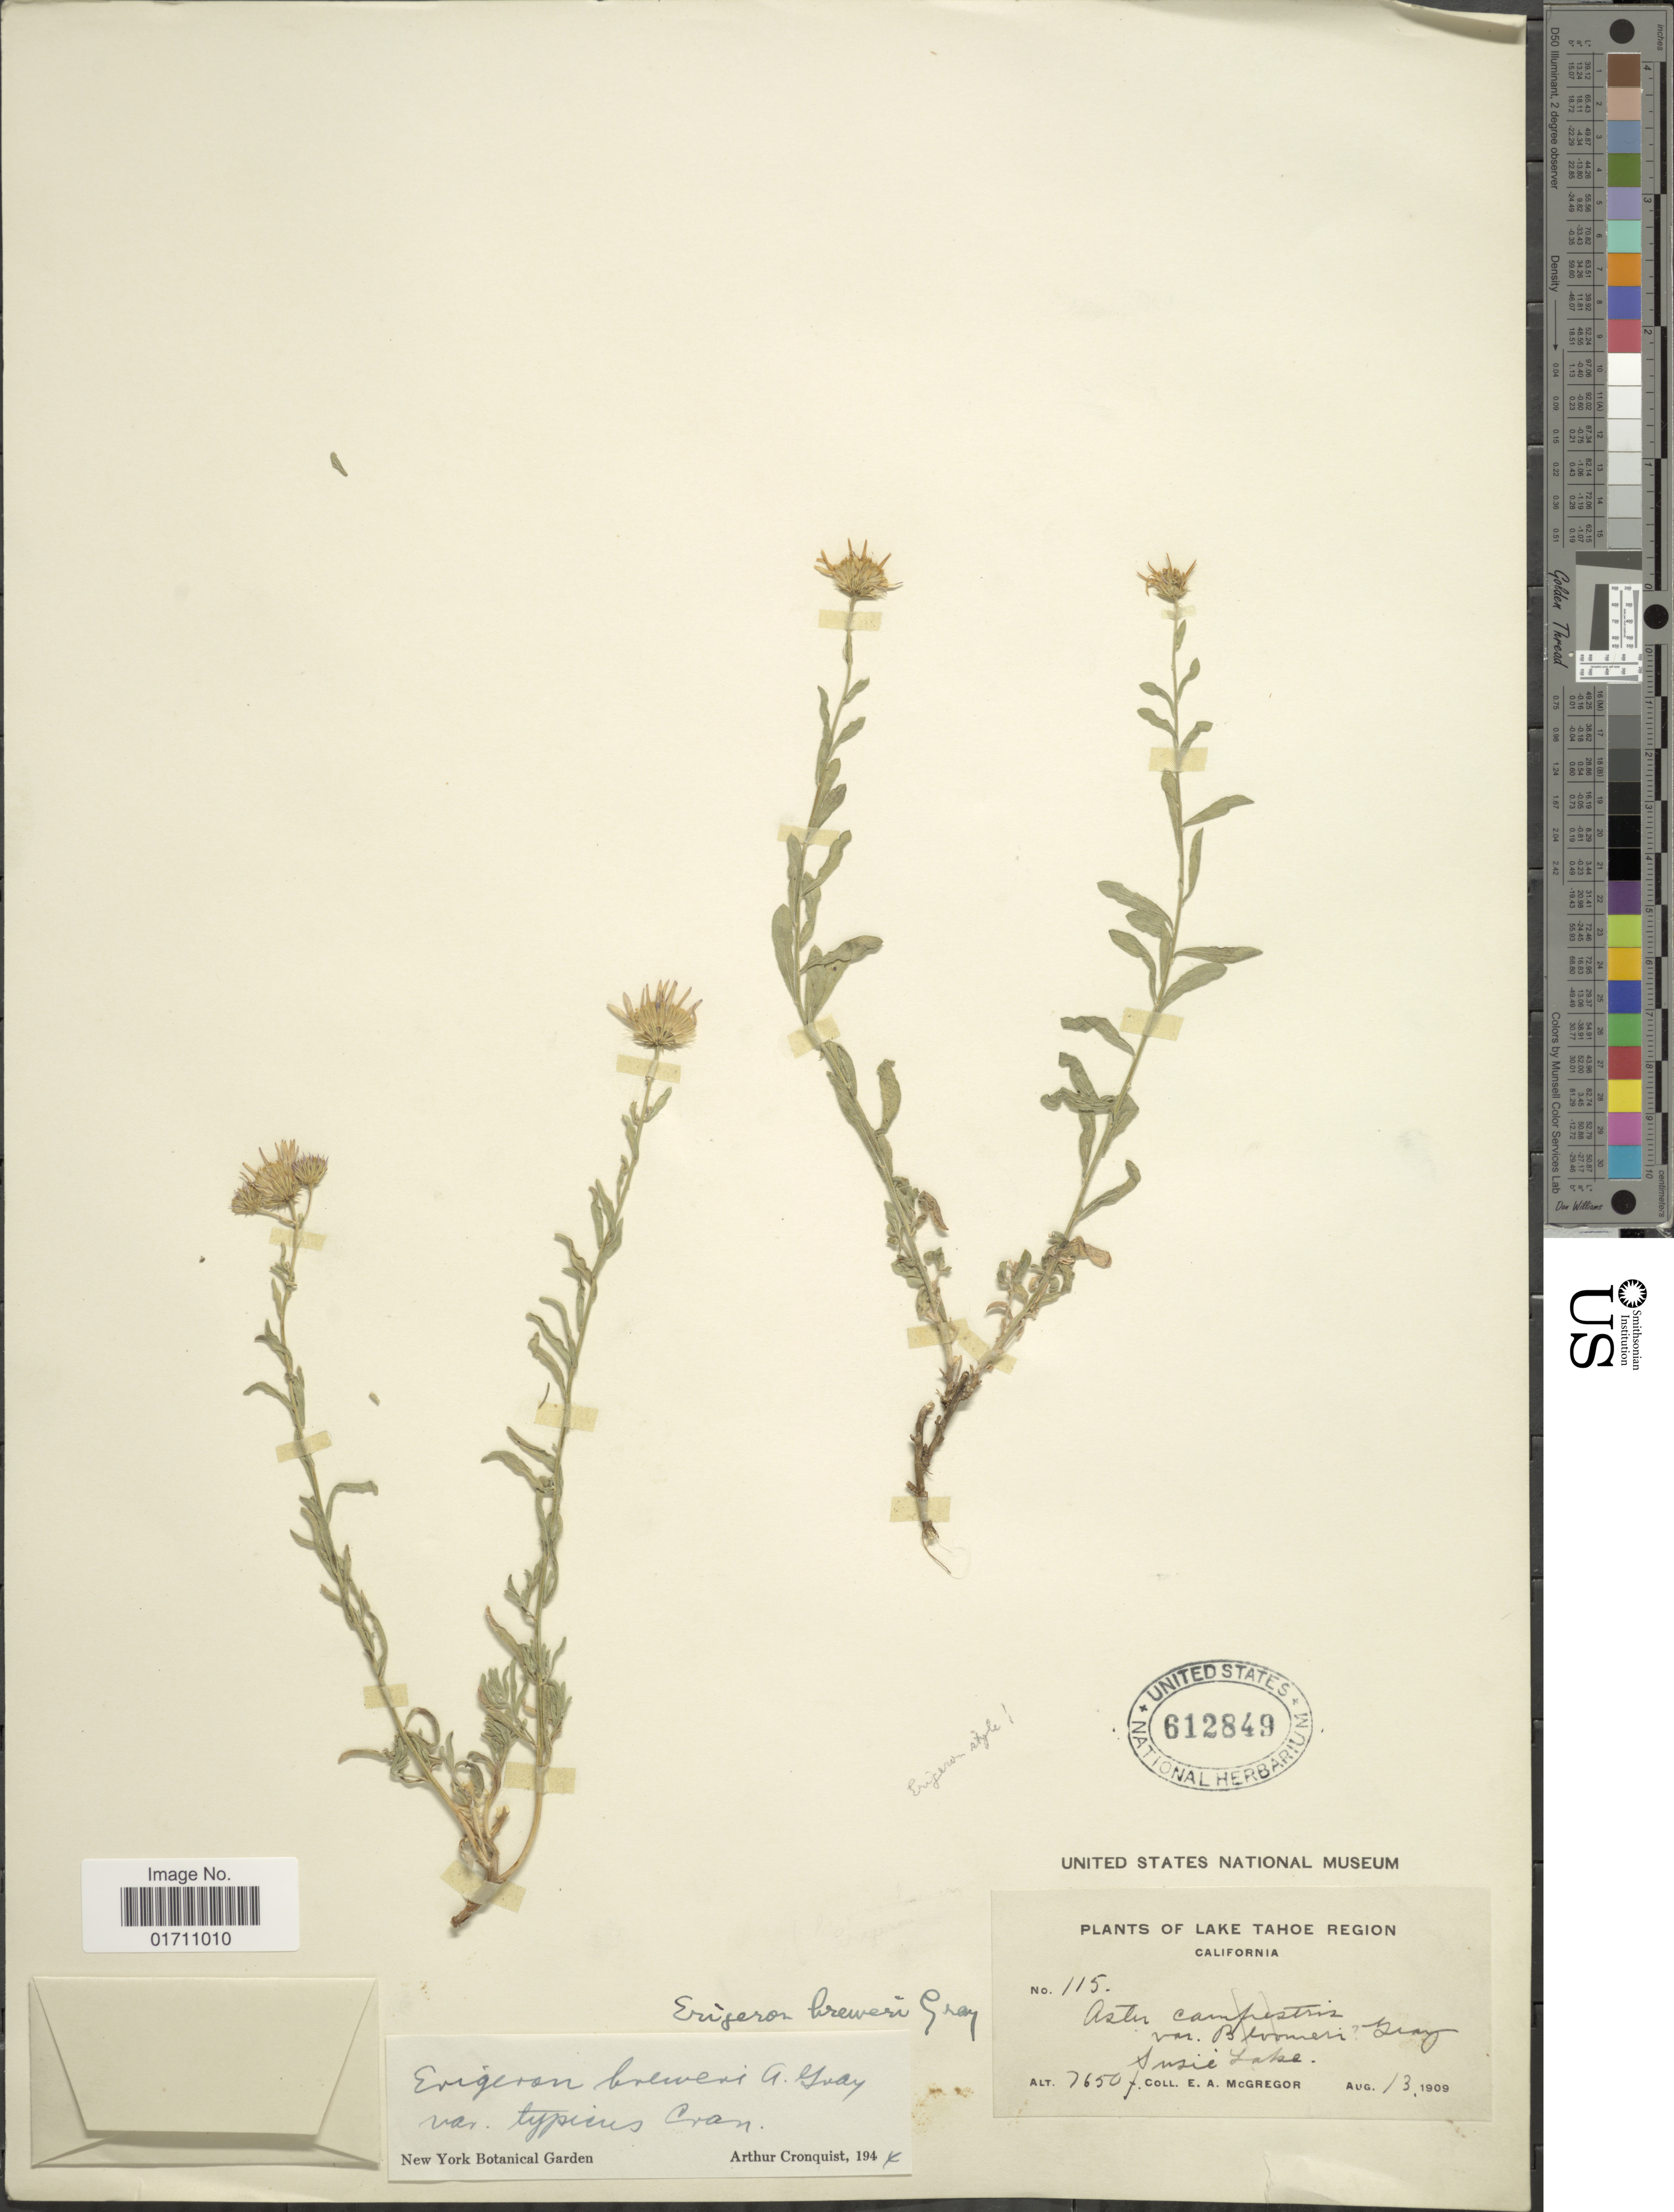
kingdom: Plantae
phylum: Tracheophyta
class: Magnoliopsida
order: Asterales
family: Asteraceae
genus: Erigeron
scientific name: Erigeron breweri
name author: A. Gray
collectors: E. A. McGregor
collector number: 7650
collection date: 1909-08-13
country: United States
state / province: California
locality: Lake Tahoe Region, Susie Lake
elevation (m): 2332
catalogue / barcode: US 612849